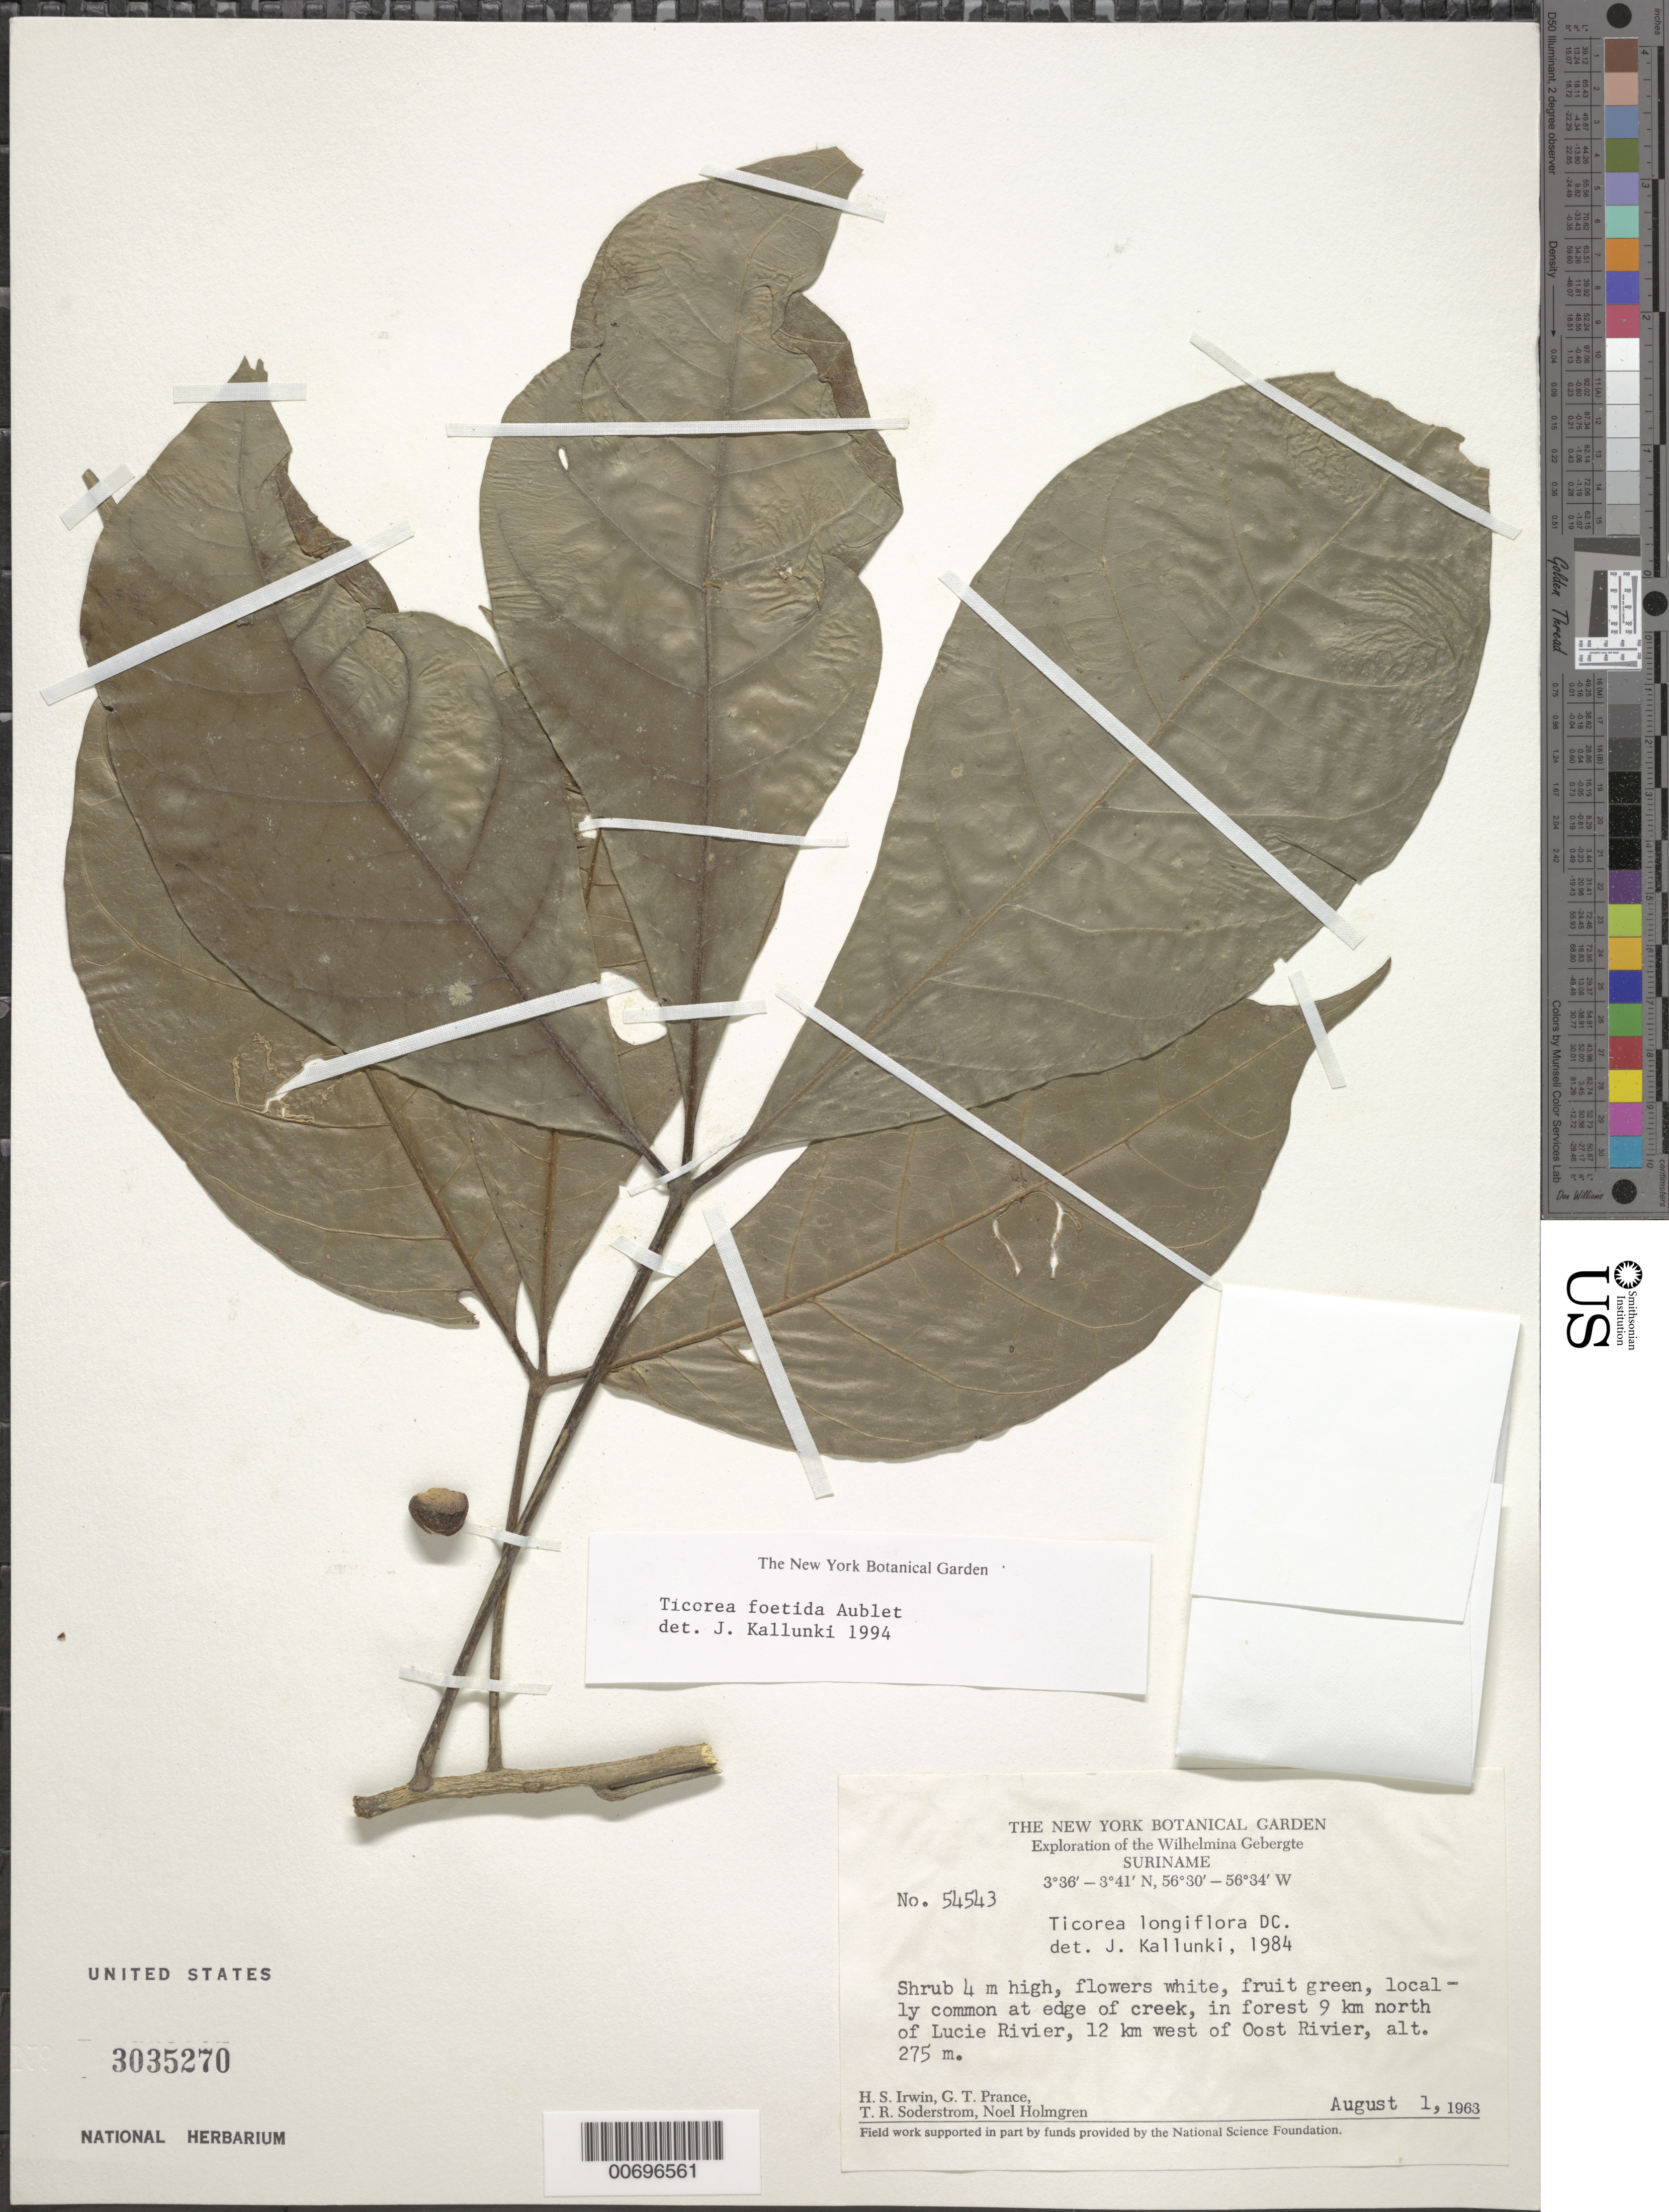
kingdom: Plantae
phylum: Tracheophyta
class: Magnoliopsida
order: Sapindales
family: Rutaceae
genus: Ticorea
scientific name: Ticorea foetida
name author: Aubl.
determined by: Kallunki, Jacquelyn A.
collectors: H. Irwin, G. T. Prance, T. R. Soderstrom & N. H. Holmgren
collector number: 54543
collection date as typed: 1-Aug-63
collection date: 1963-08-01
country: Suriname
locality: Lucie R., 9 km N of and 12 km W of Oost R., Wilhelmina Gebergte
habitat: Edge of creek in forest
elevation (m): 275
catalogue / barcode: US 3035270